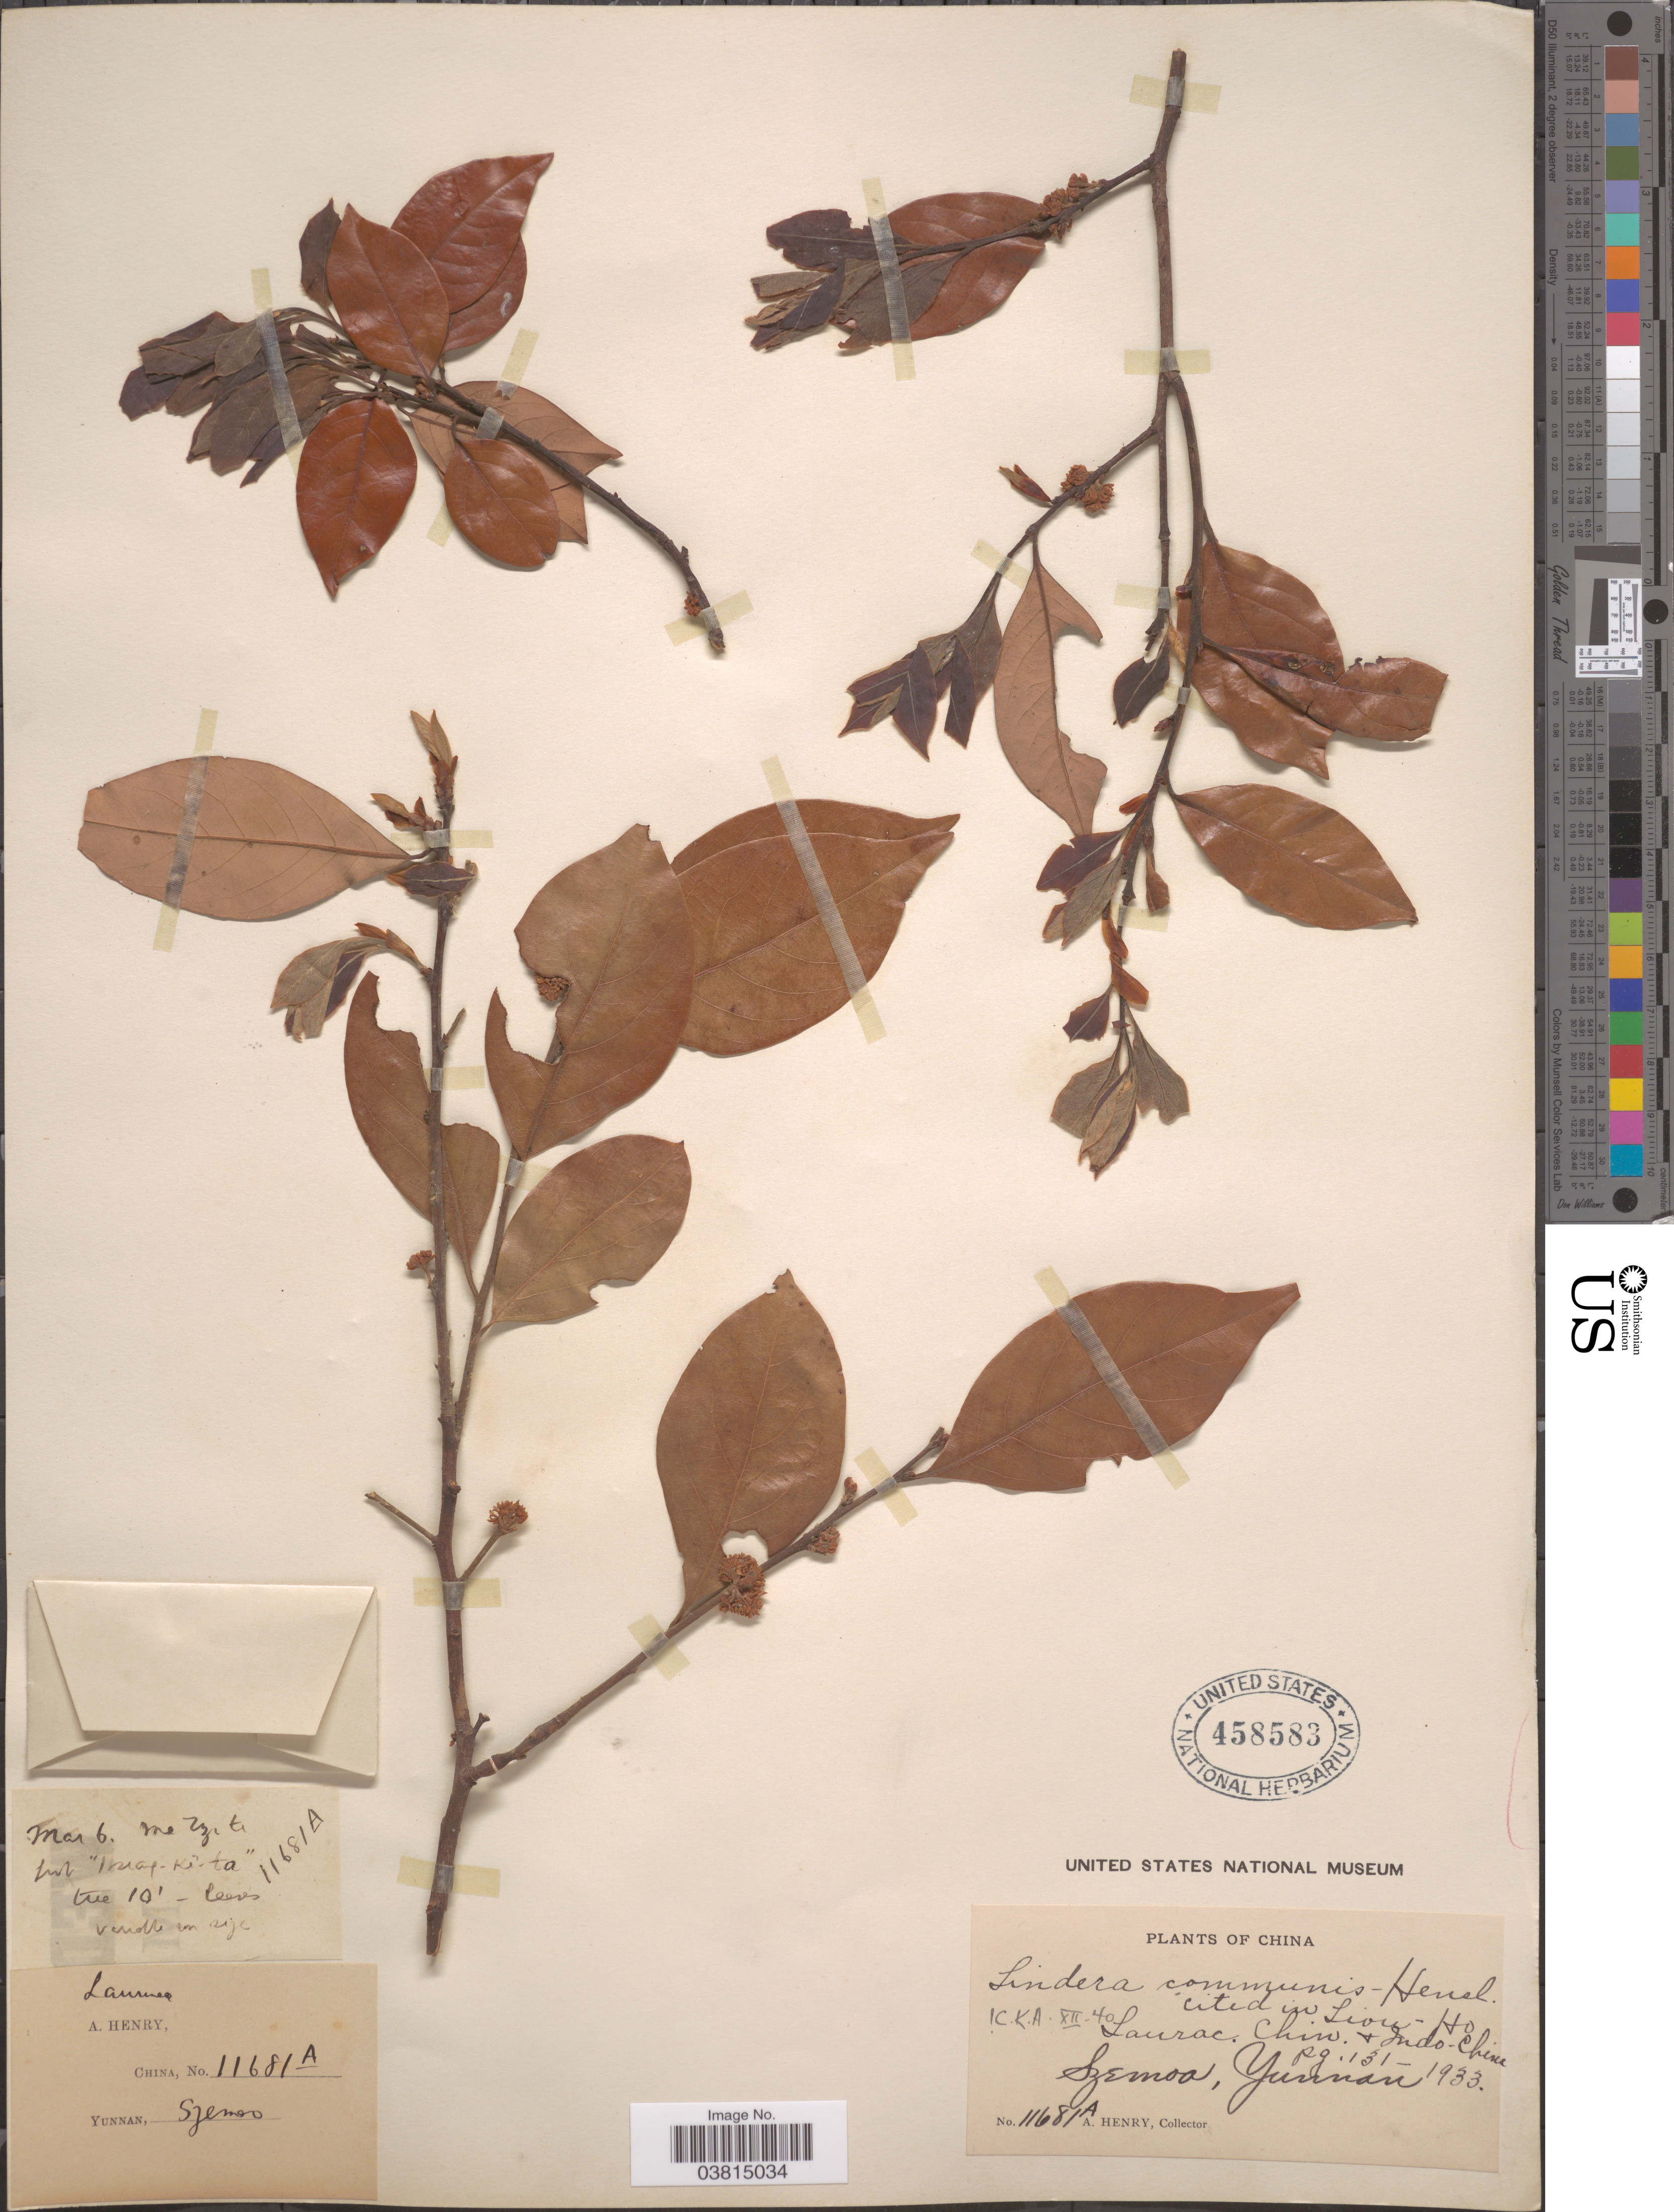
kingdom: Plantae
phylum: Tracheophyta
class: Magnoliopsida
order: Laurales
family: Lauraceae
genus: Lindera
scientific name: Lindera communis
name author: Hemsl.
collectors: A. Henry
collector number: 11681 A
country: China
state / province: Yunnan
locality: Szemoa.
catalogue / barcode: US 458583